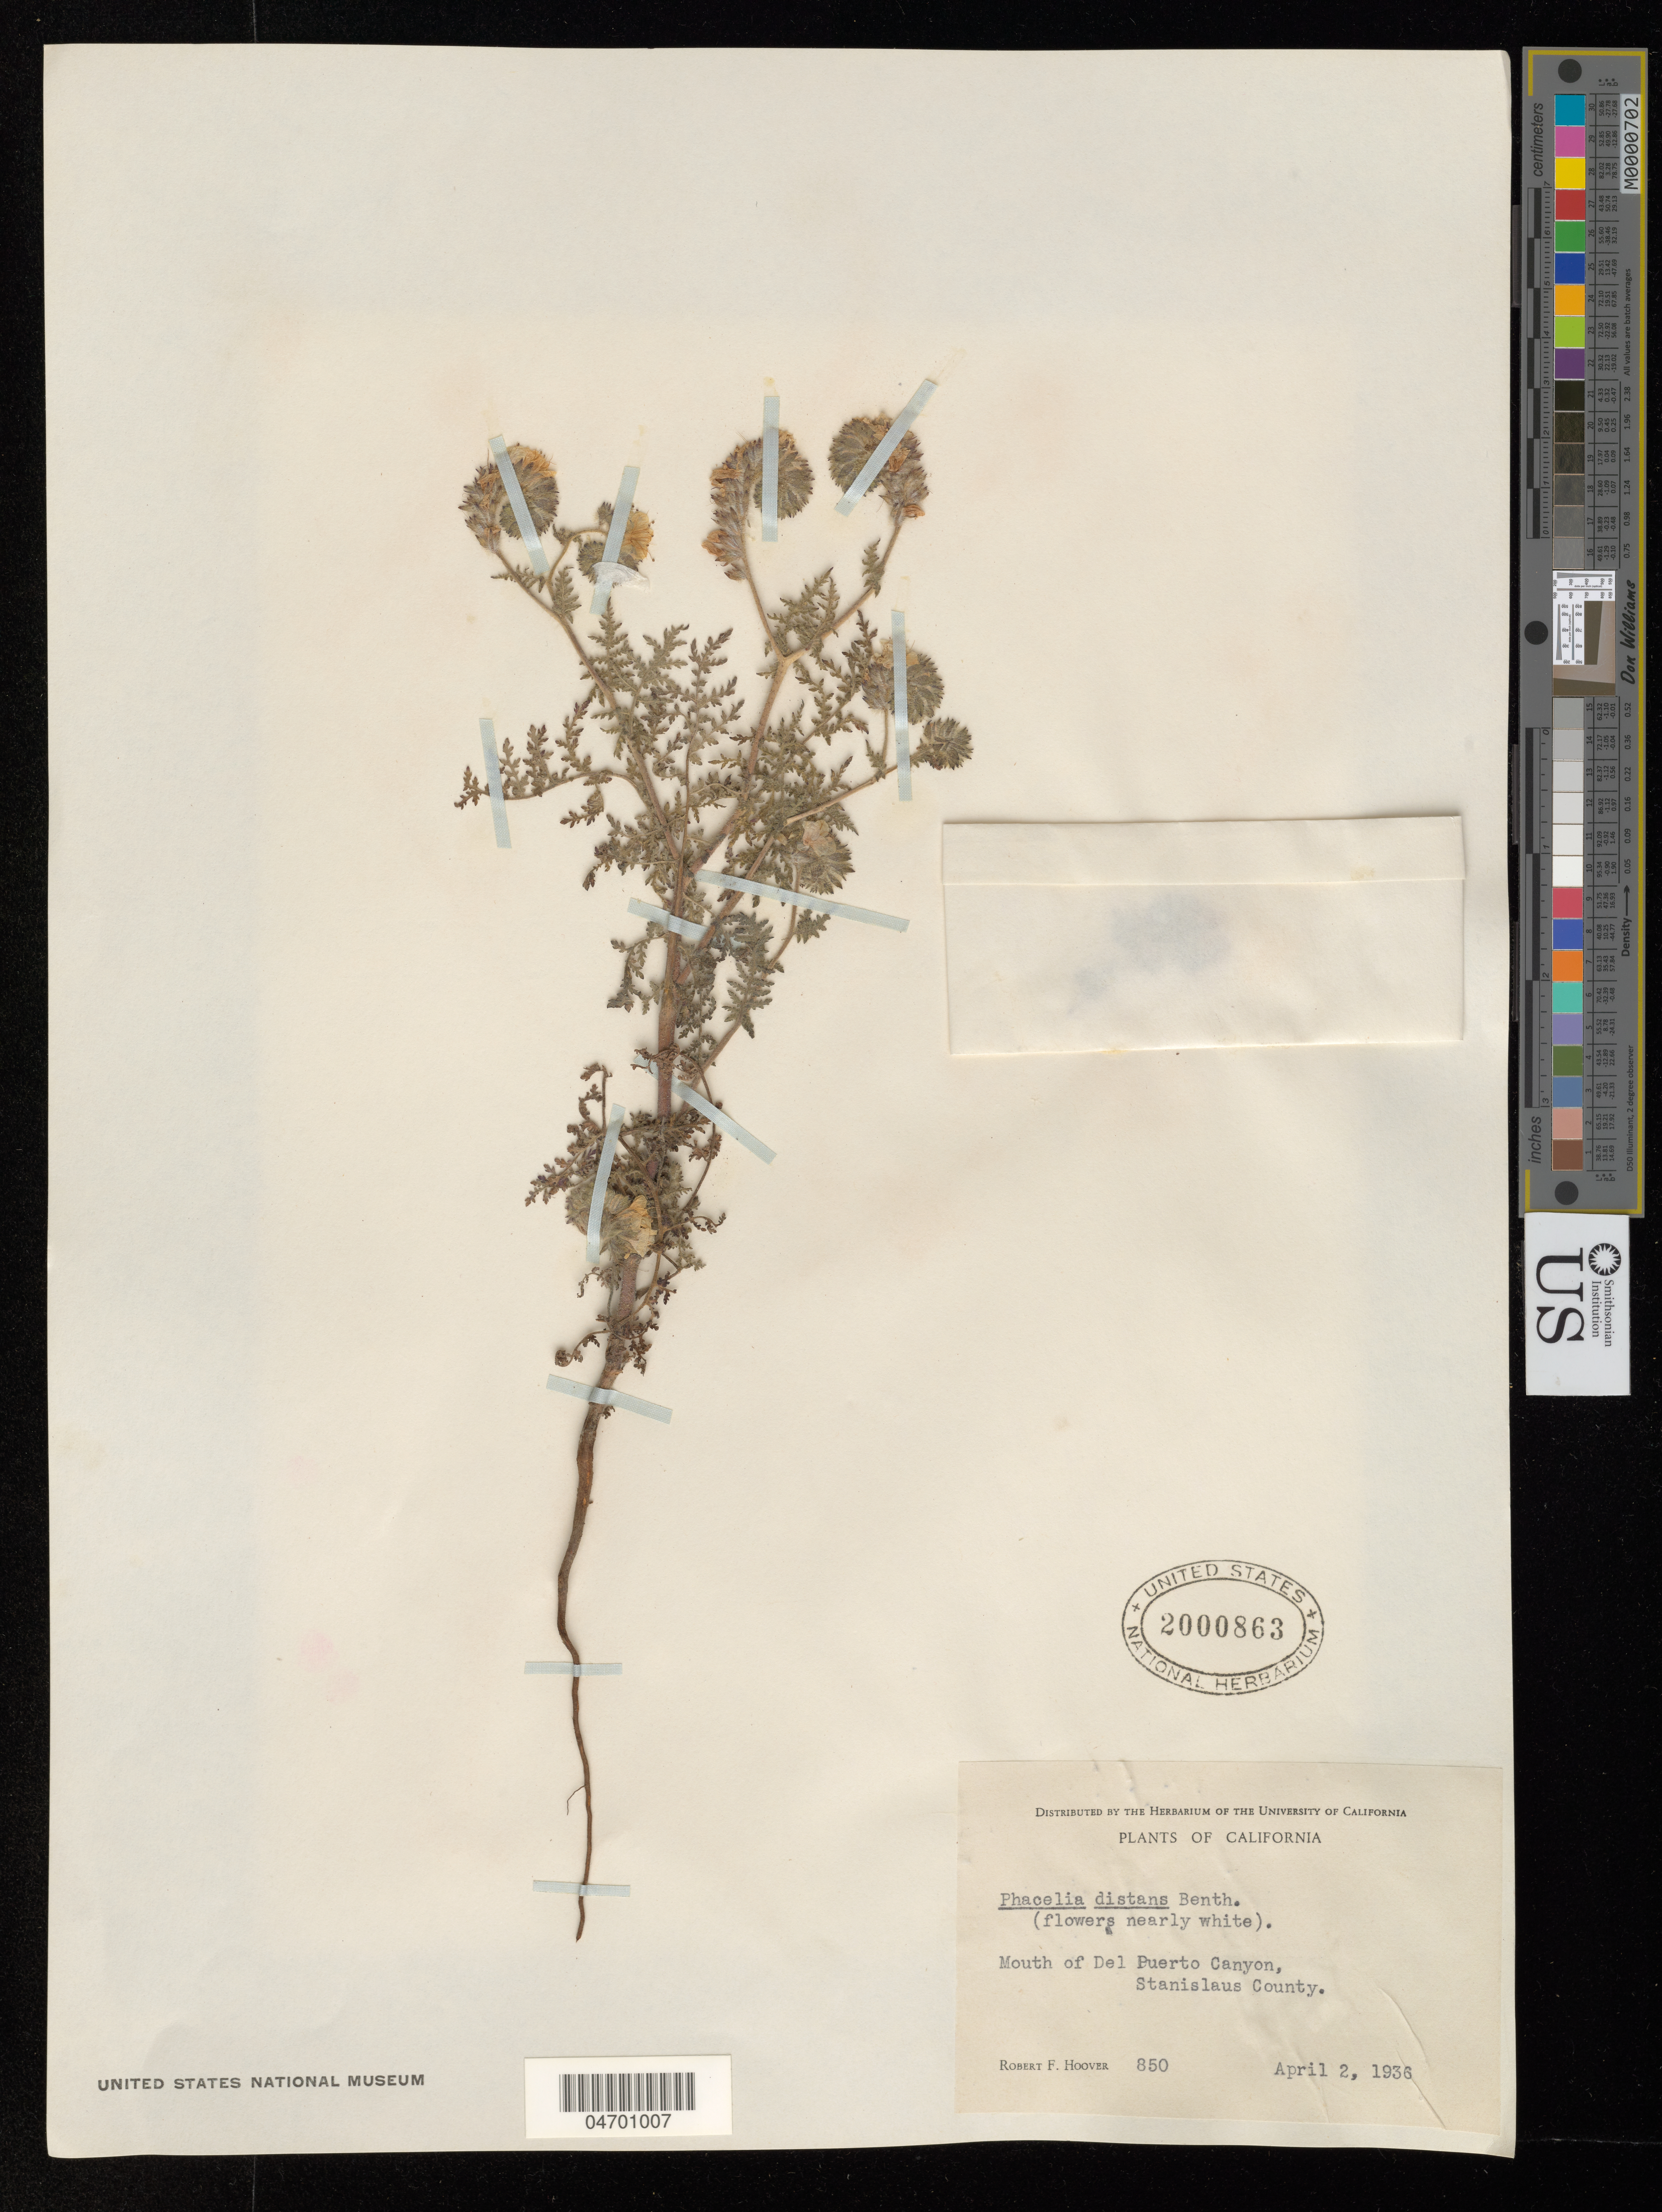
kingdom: Plantae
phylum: Tracheophyta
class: Magnoliopsida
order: Boraginales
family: Hydrophyllaceae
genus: Phacelia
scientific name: Phacelia distans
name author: Benth.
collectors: R. F. Hoover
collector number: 850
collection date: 1936-04-02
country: United States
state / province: California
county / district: Stanislaus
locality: Mouth of Del Puerto Canyon, Stanislaus County.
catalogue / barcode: US 2000863